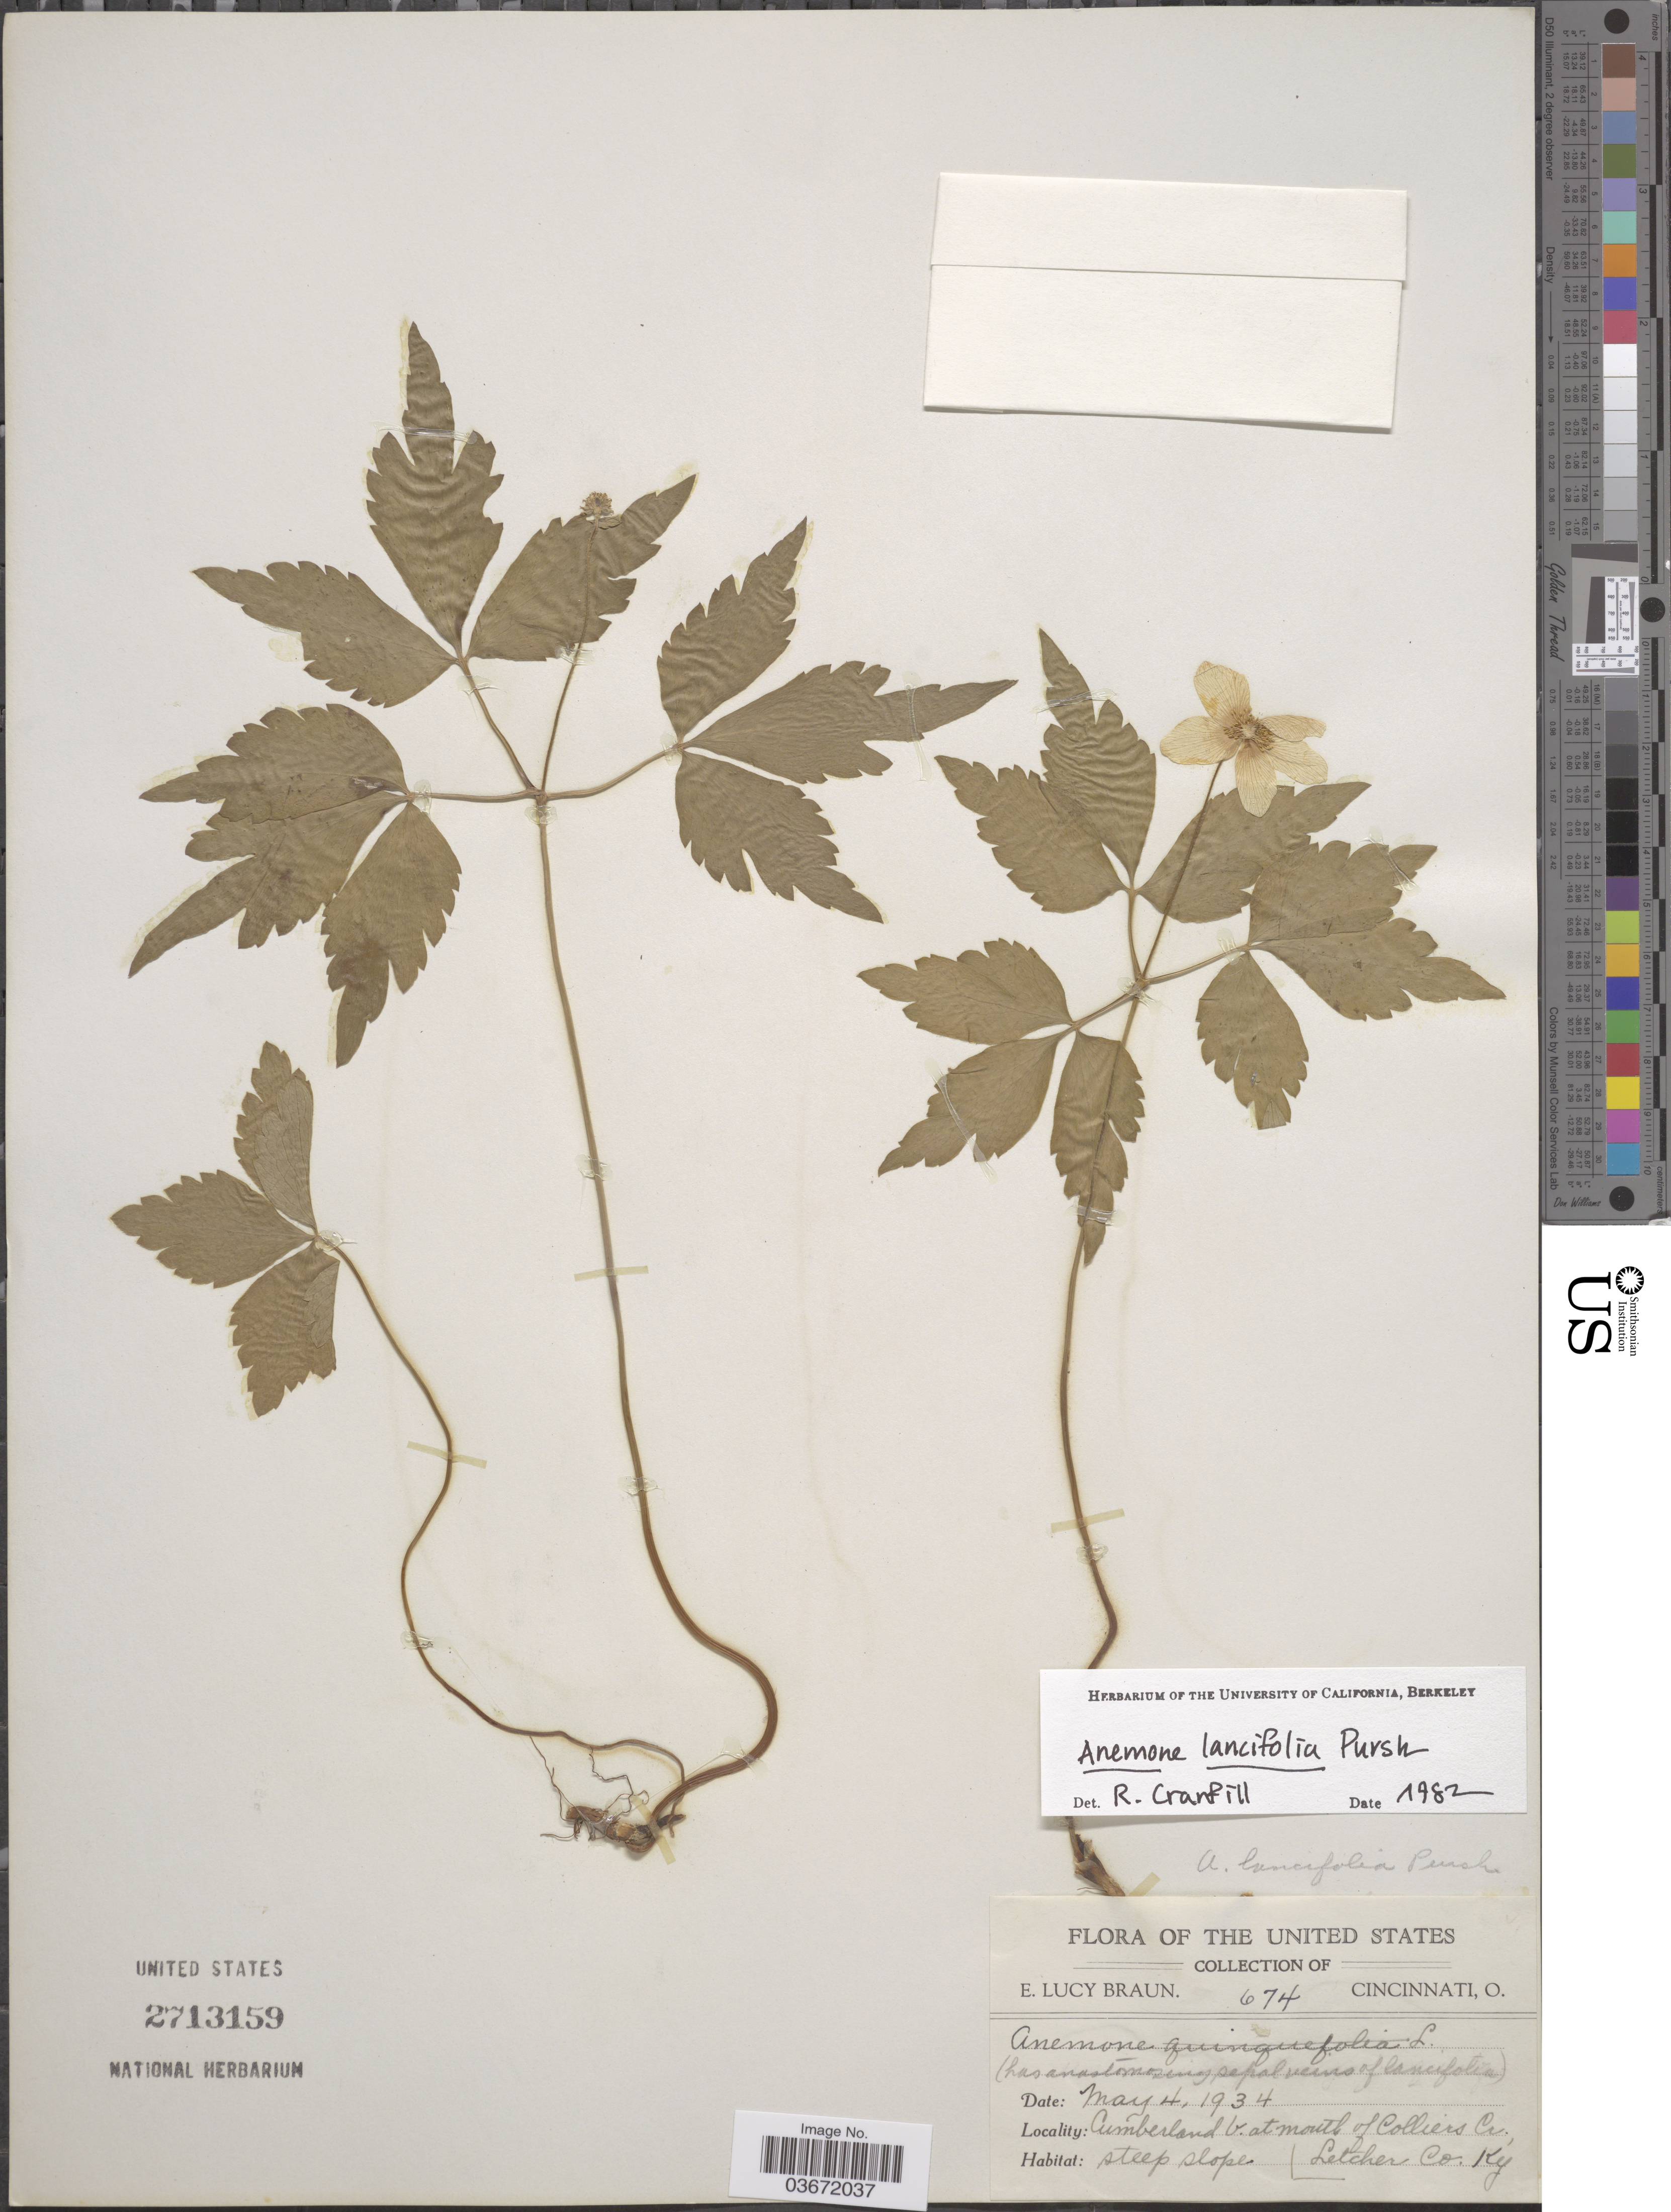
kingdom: Plantae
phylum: Tracheophyta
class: Magnoliopsida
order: Ranunculales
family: Ranunculaceae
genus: Anemone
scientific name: Anemone lancifolia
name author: Pursh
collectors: E. L. Braun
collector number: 674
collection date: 1934-05-04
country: United States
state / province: Kentucky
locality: Cumberland b. at mouth of Colliers Cr., Letcher Co.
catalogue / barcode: US 2713159